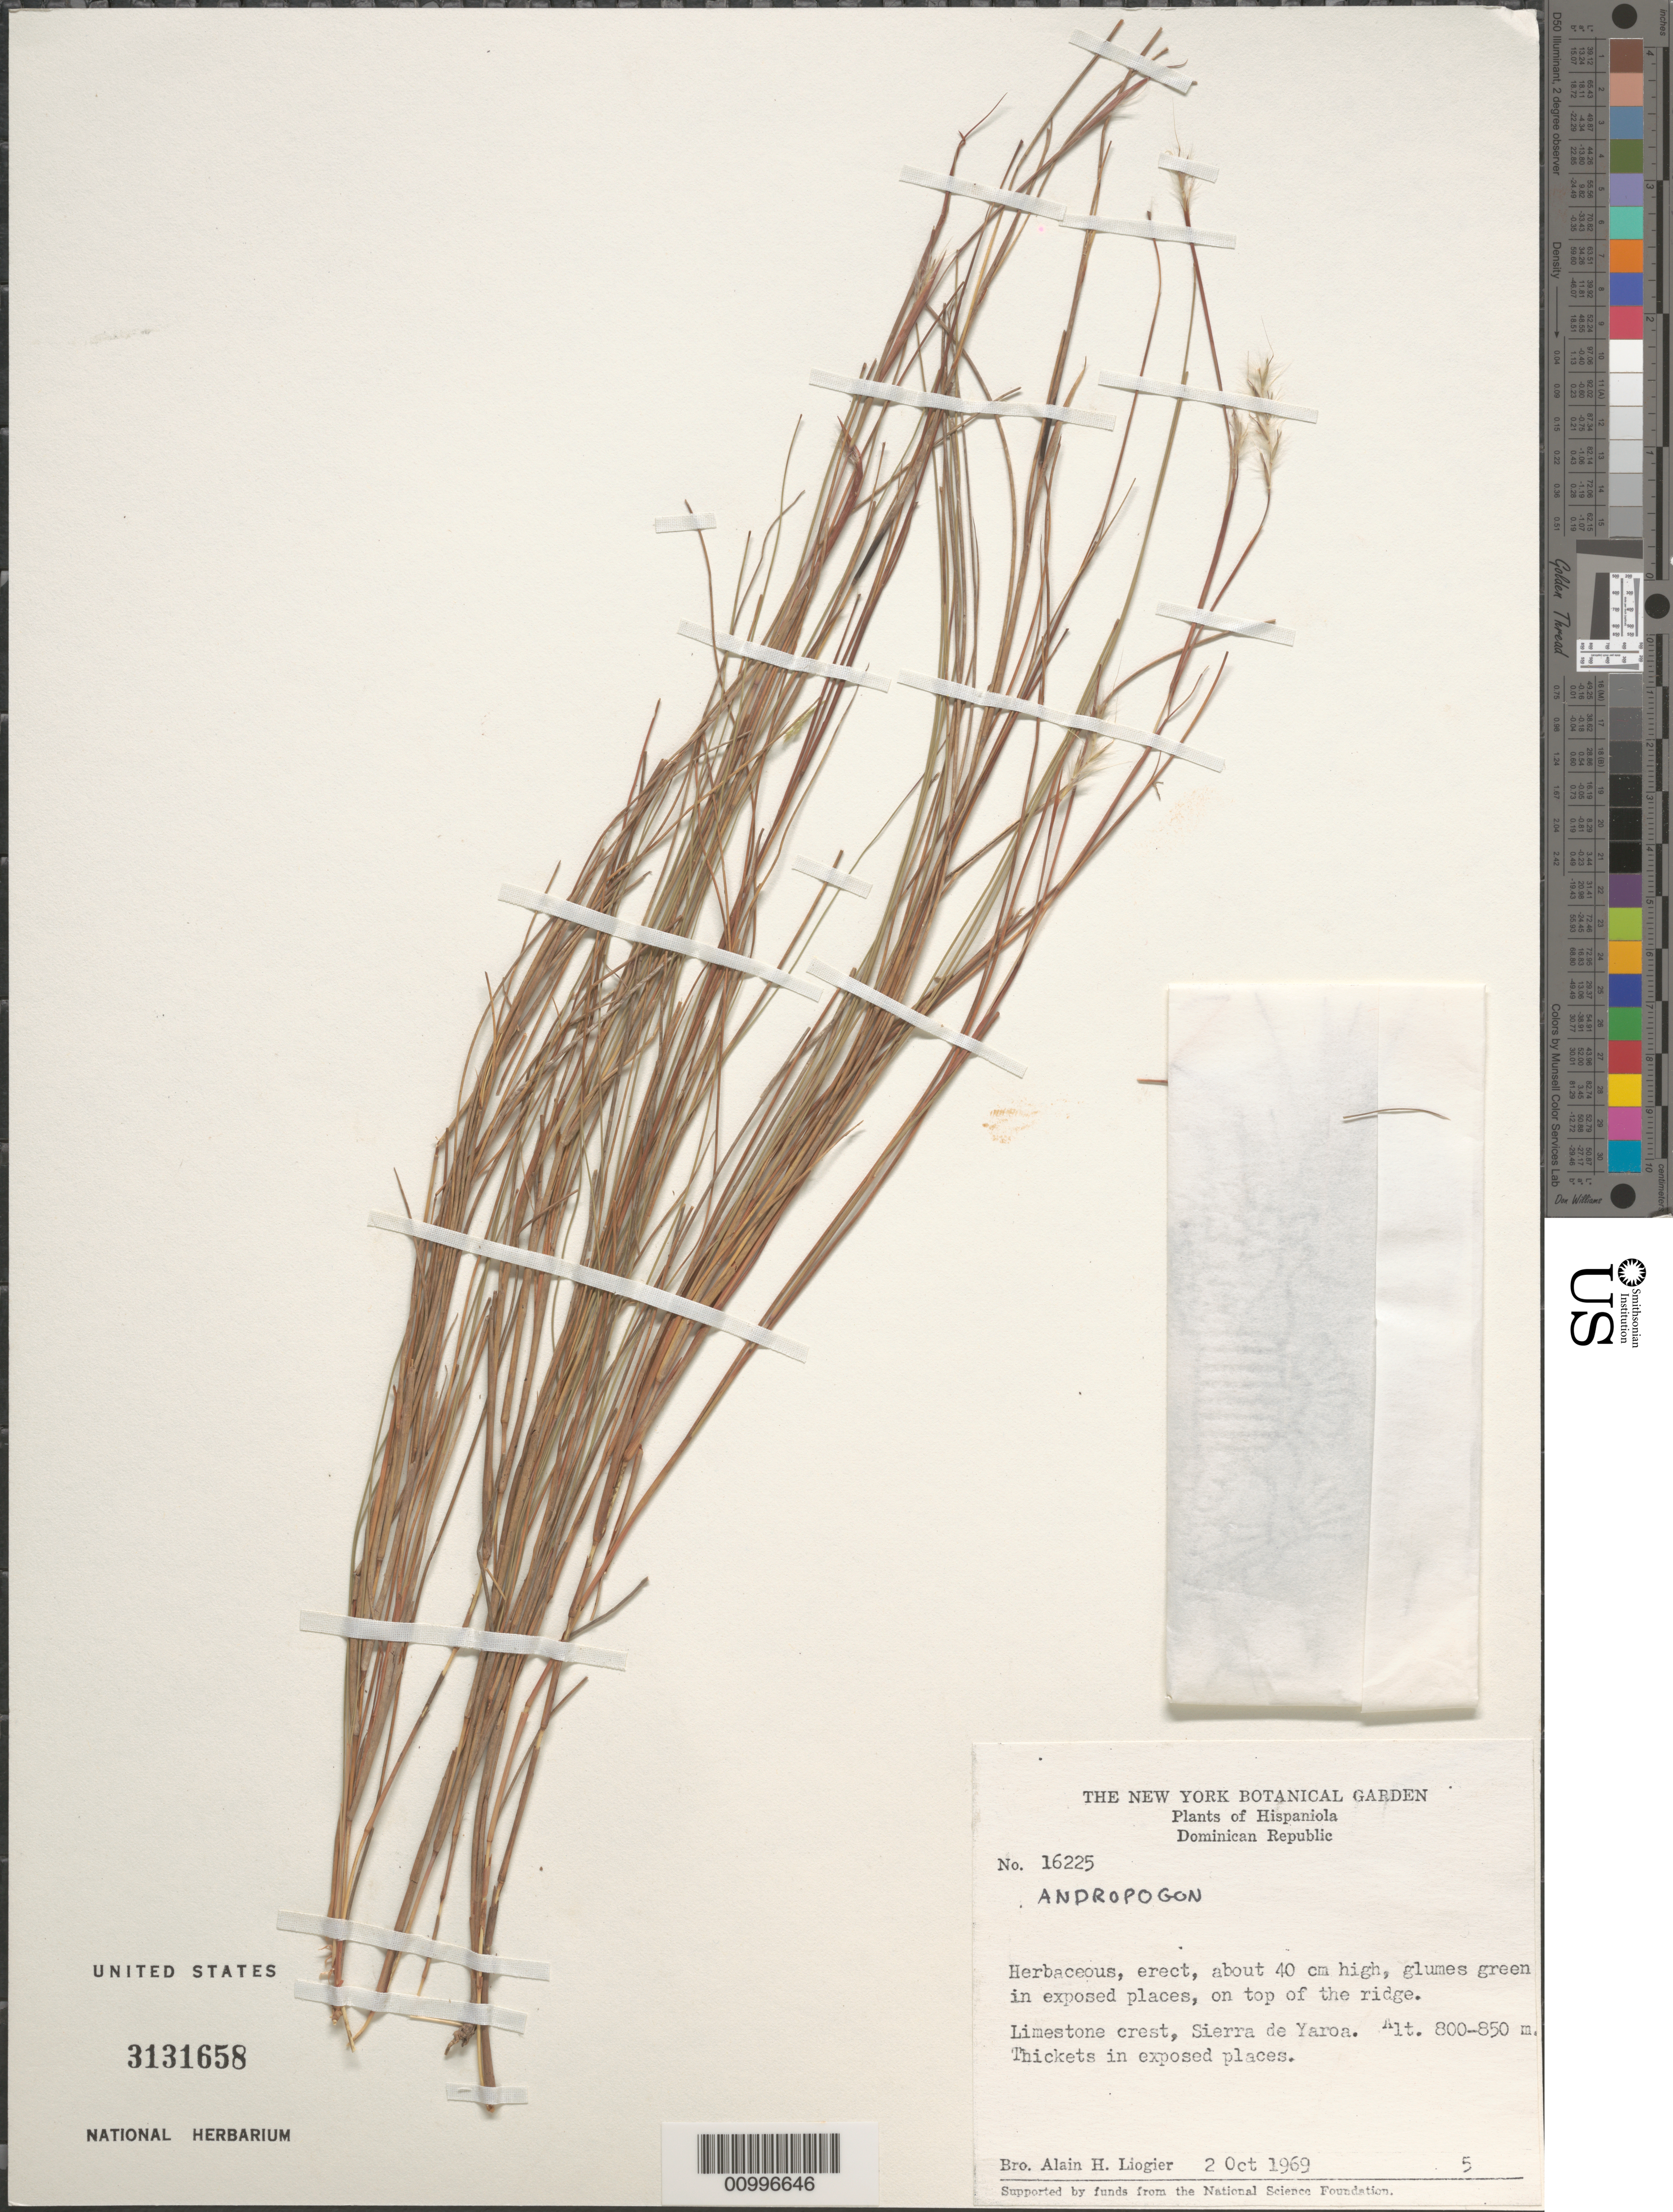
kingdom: Plantae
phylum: Tracheophyta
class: Liliopsida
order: Poales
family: Poaceae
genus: Andropogon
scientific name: Andropogon sp.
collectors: A. H. Liogier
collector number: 16225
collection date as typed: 02 Oct 1969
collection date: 1969-10-02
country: Dominican Republic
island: Hispaniola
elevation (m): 800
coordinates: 0 N, 0 E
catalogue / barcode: US 3131658